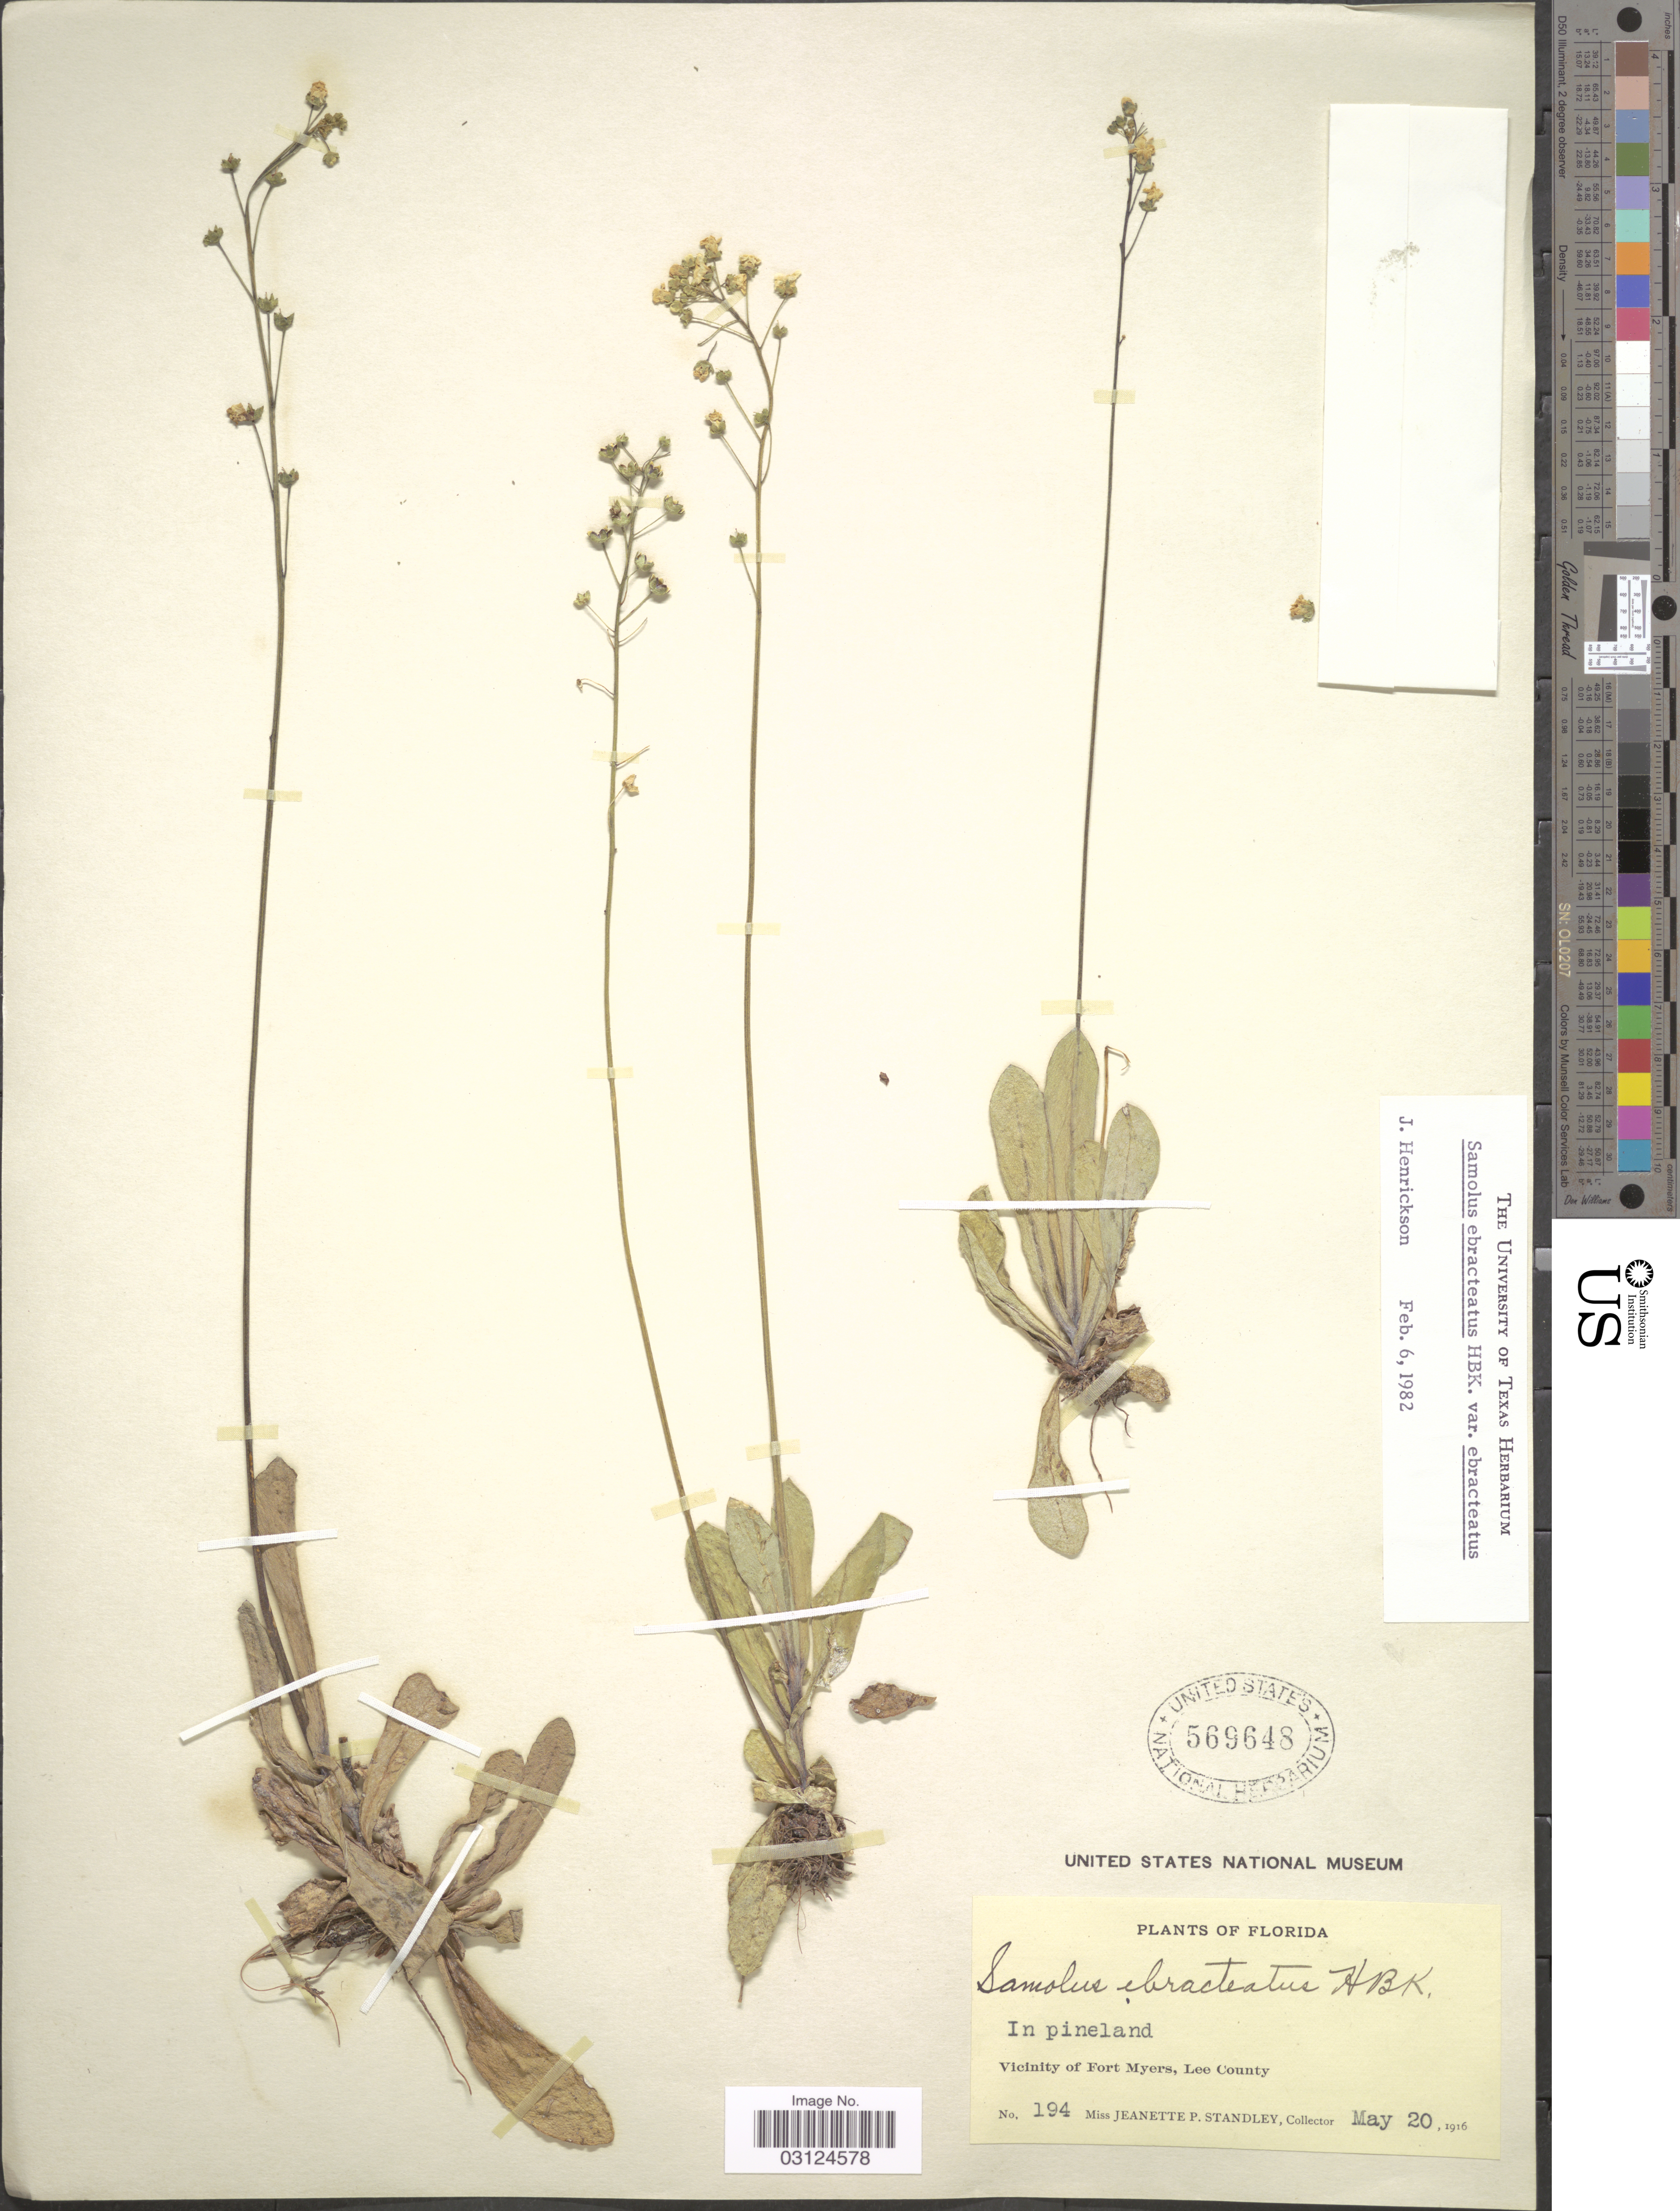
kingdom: Plantae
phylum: Tracheophyta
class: Magnoliopsida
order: Ericales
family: Primulaceae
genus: Samolus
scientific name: Samolus ebracteatus subsp. ebracteatus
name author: Kunth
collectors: J. P. Standley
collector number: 194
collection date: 1916-05-20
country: United States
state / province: Florida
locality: In pineland. Vicinity of Fort Myers, Lee County.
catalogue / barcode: US 569648